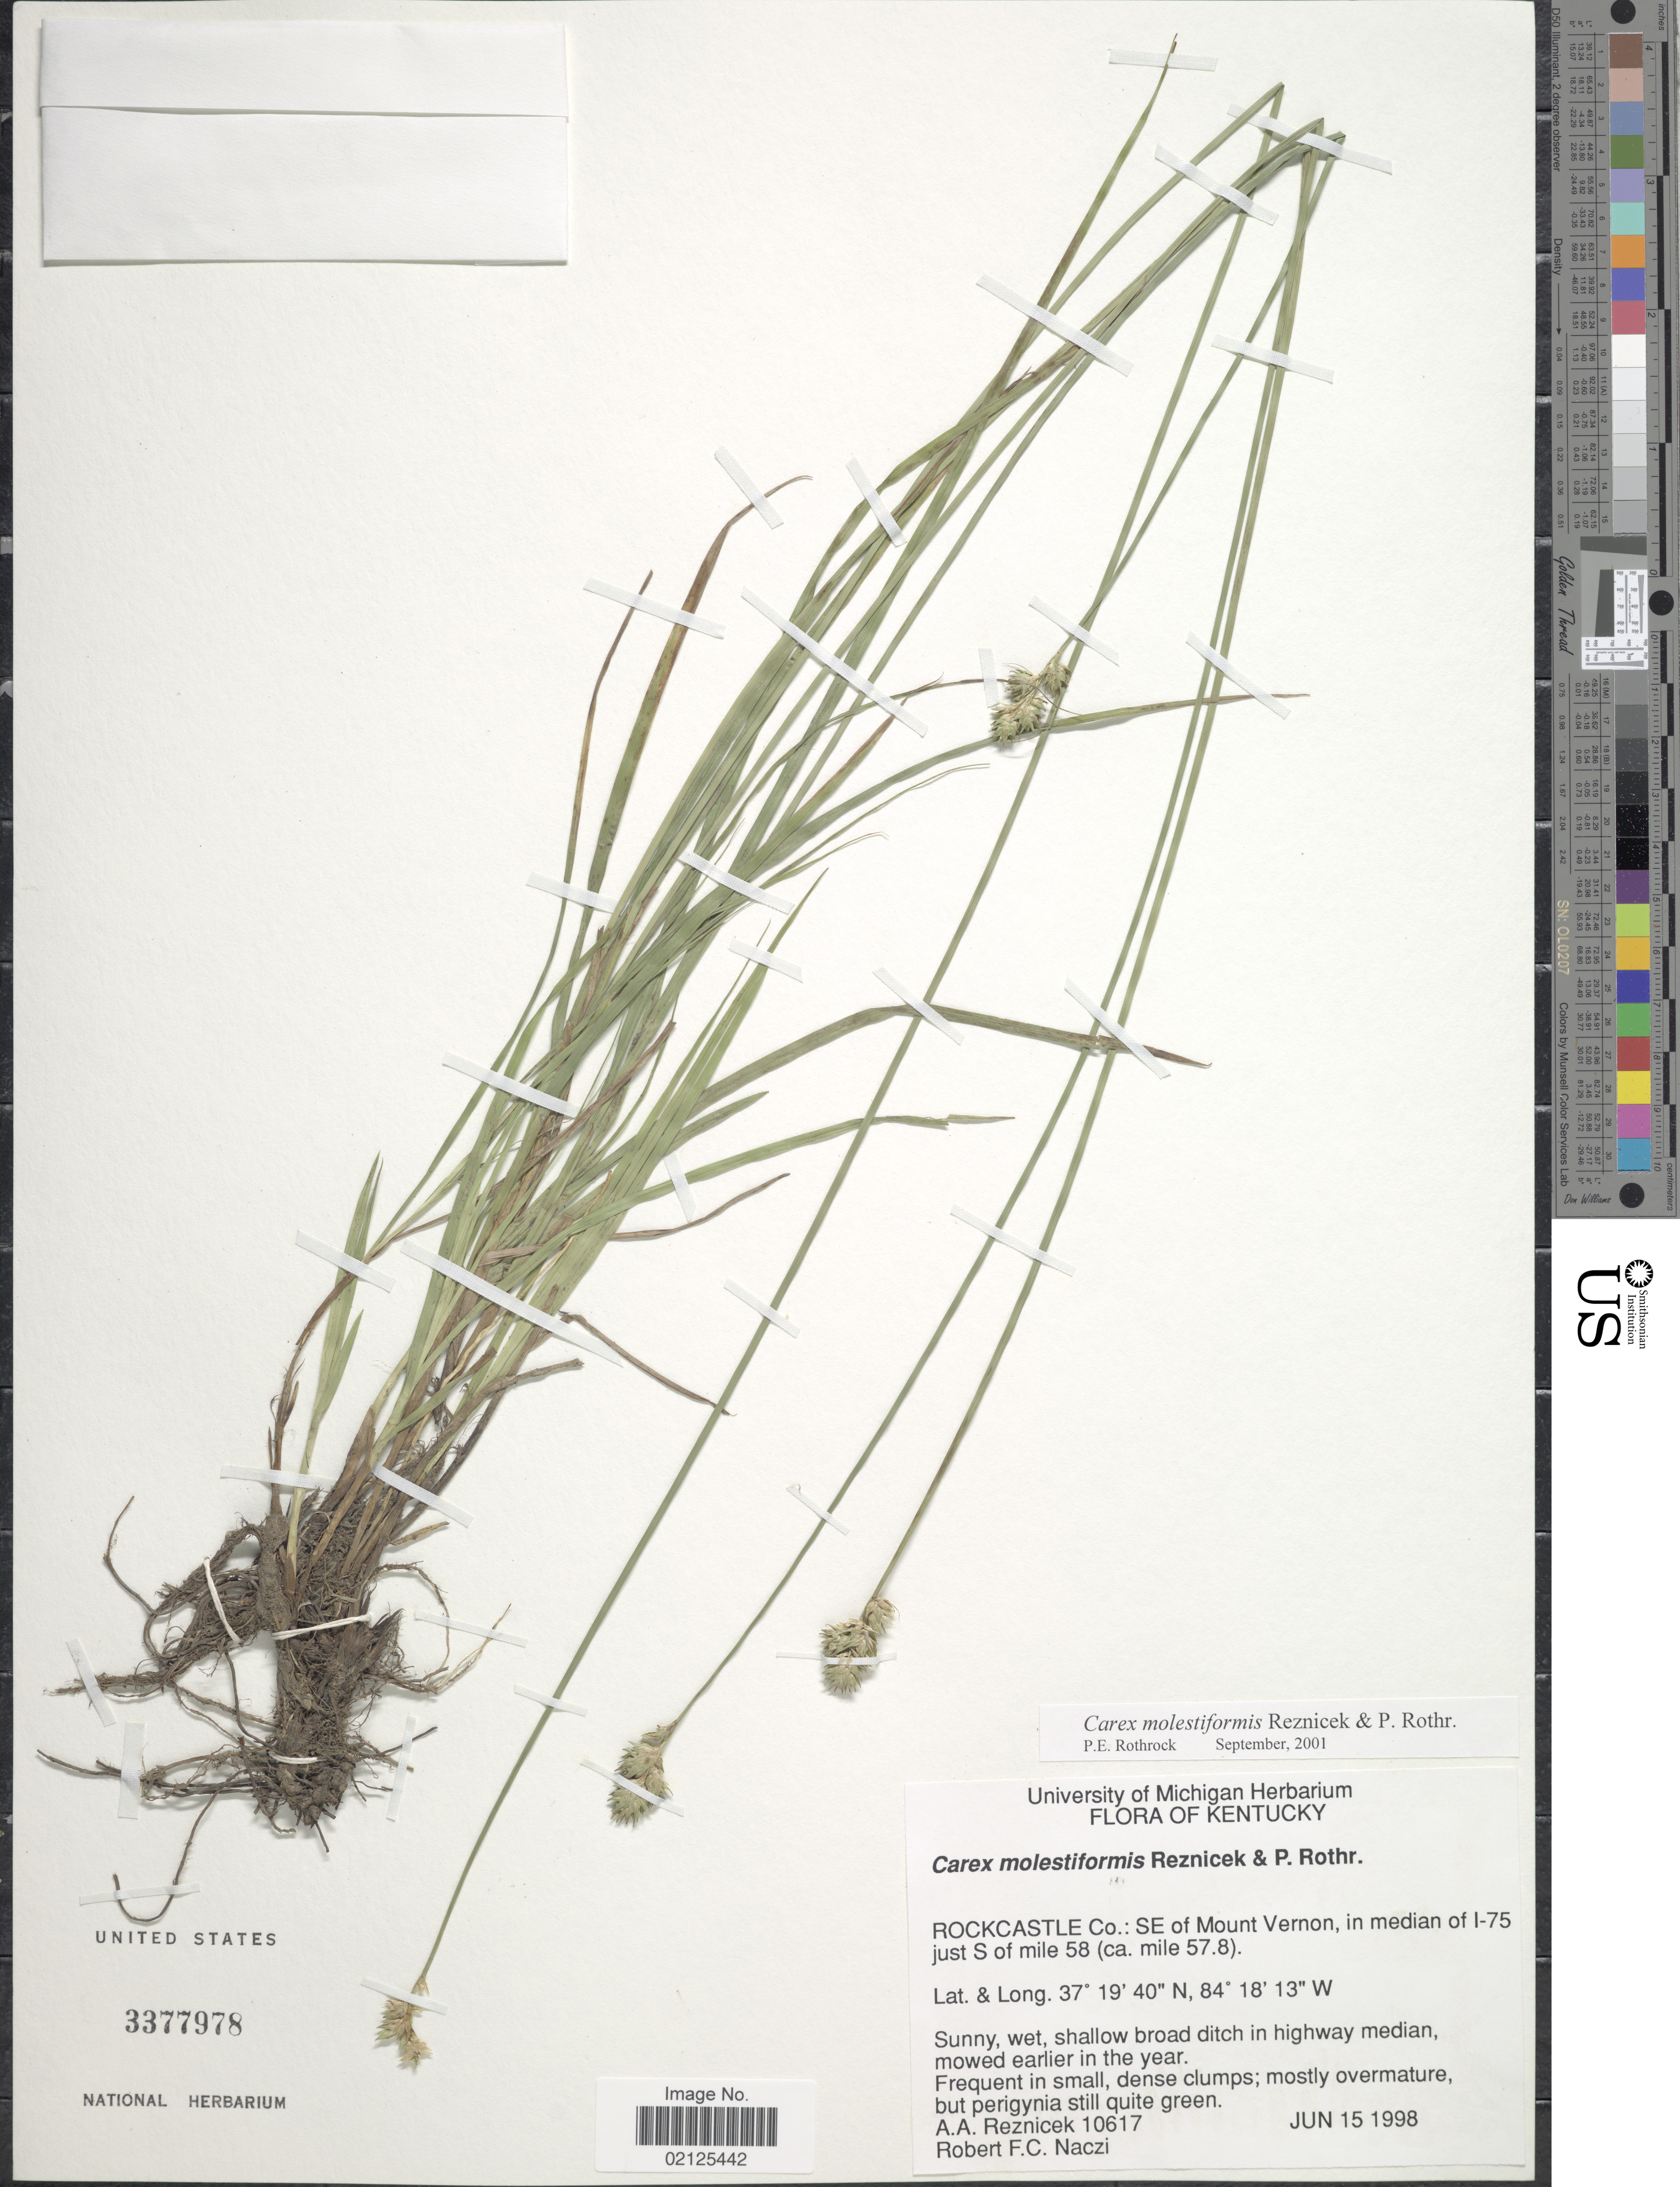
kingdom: Plantae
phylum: Tracheophyta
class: Liliopsida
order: Poales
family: Cyperaceae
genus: Carex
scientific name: Carex molestiformis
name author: Reznicek & P. Rothr.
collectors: A. A. Reznicek & R. F. C. Naczi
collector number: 10617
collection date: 1998-06-15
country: United States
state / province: Kentucky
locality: Rockcastle Co: SE of Mount Vernon, in median of I-75 just S of mile 58 (ca. mile 57.8)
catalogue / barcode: US 3377978